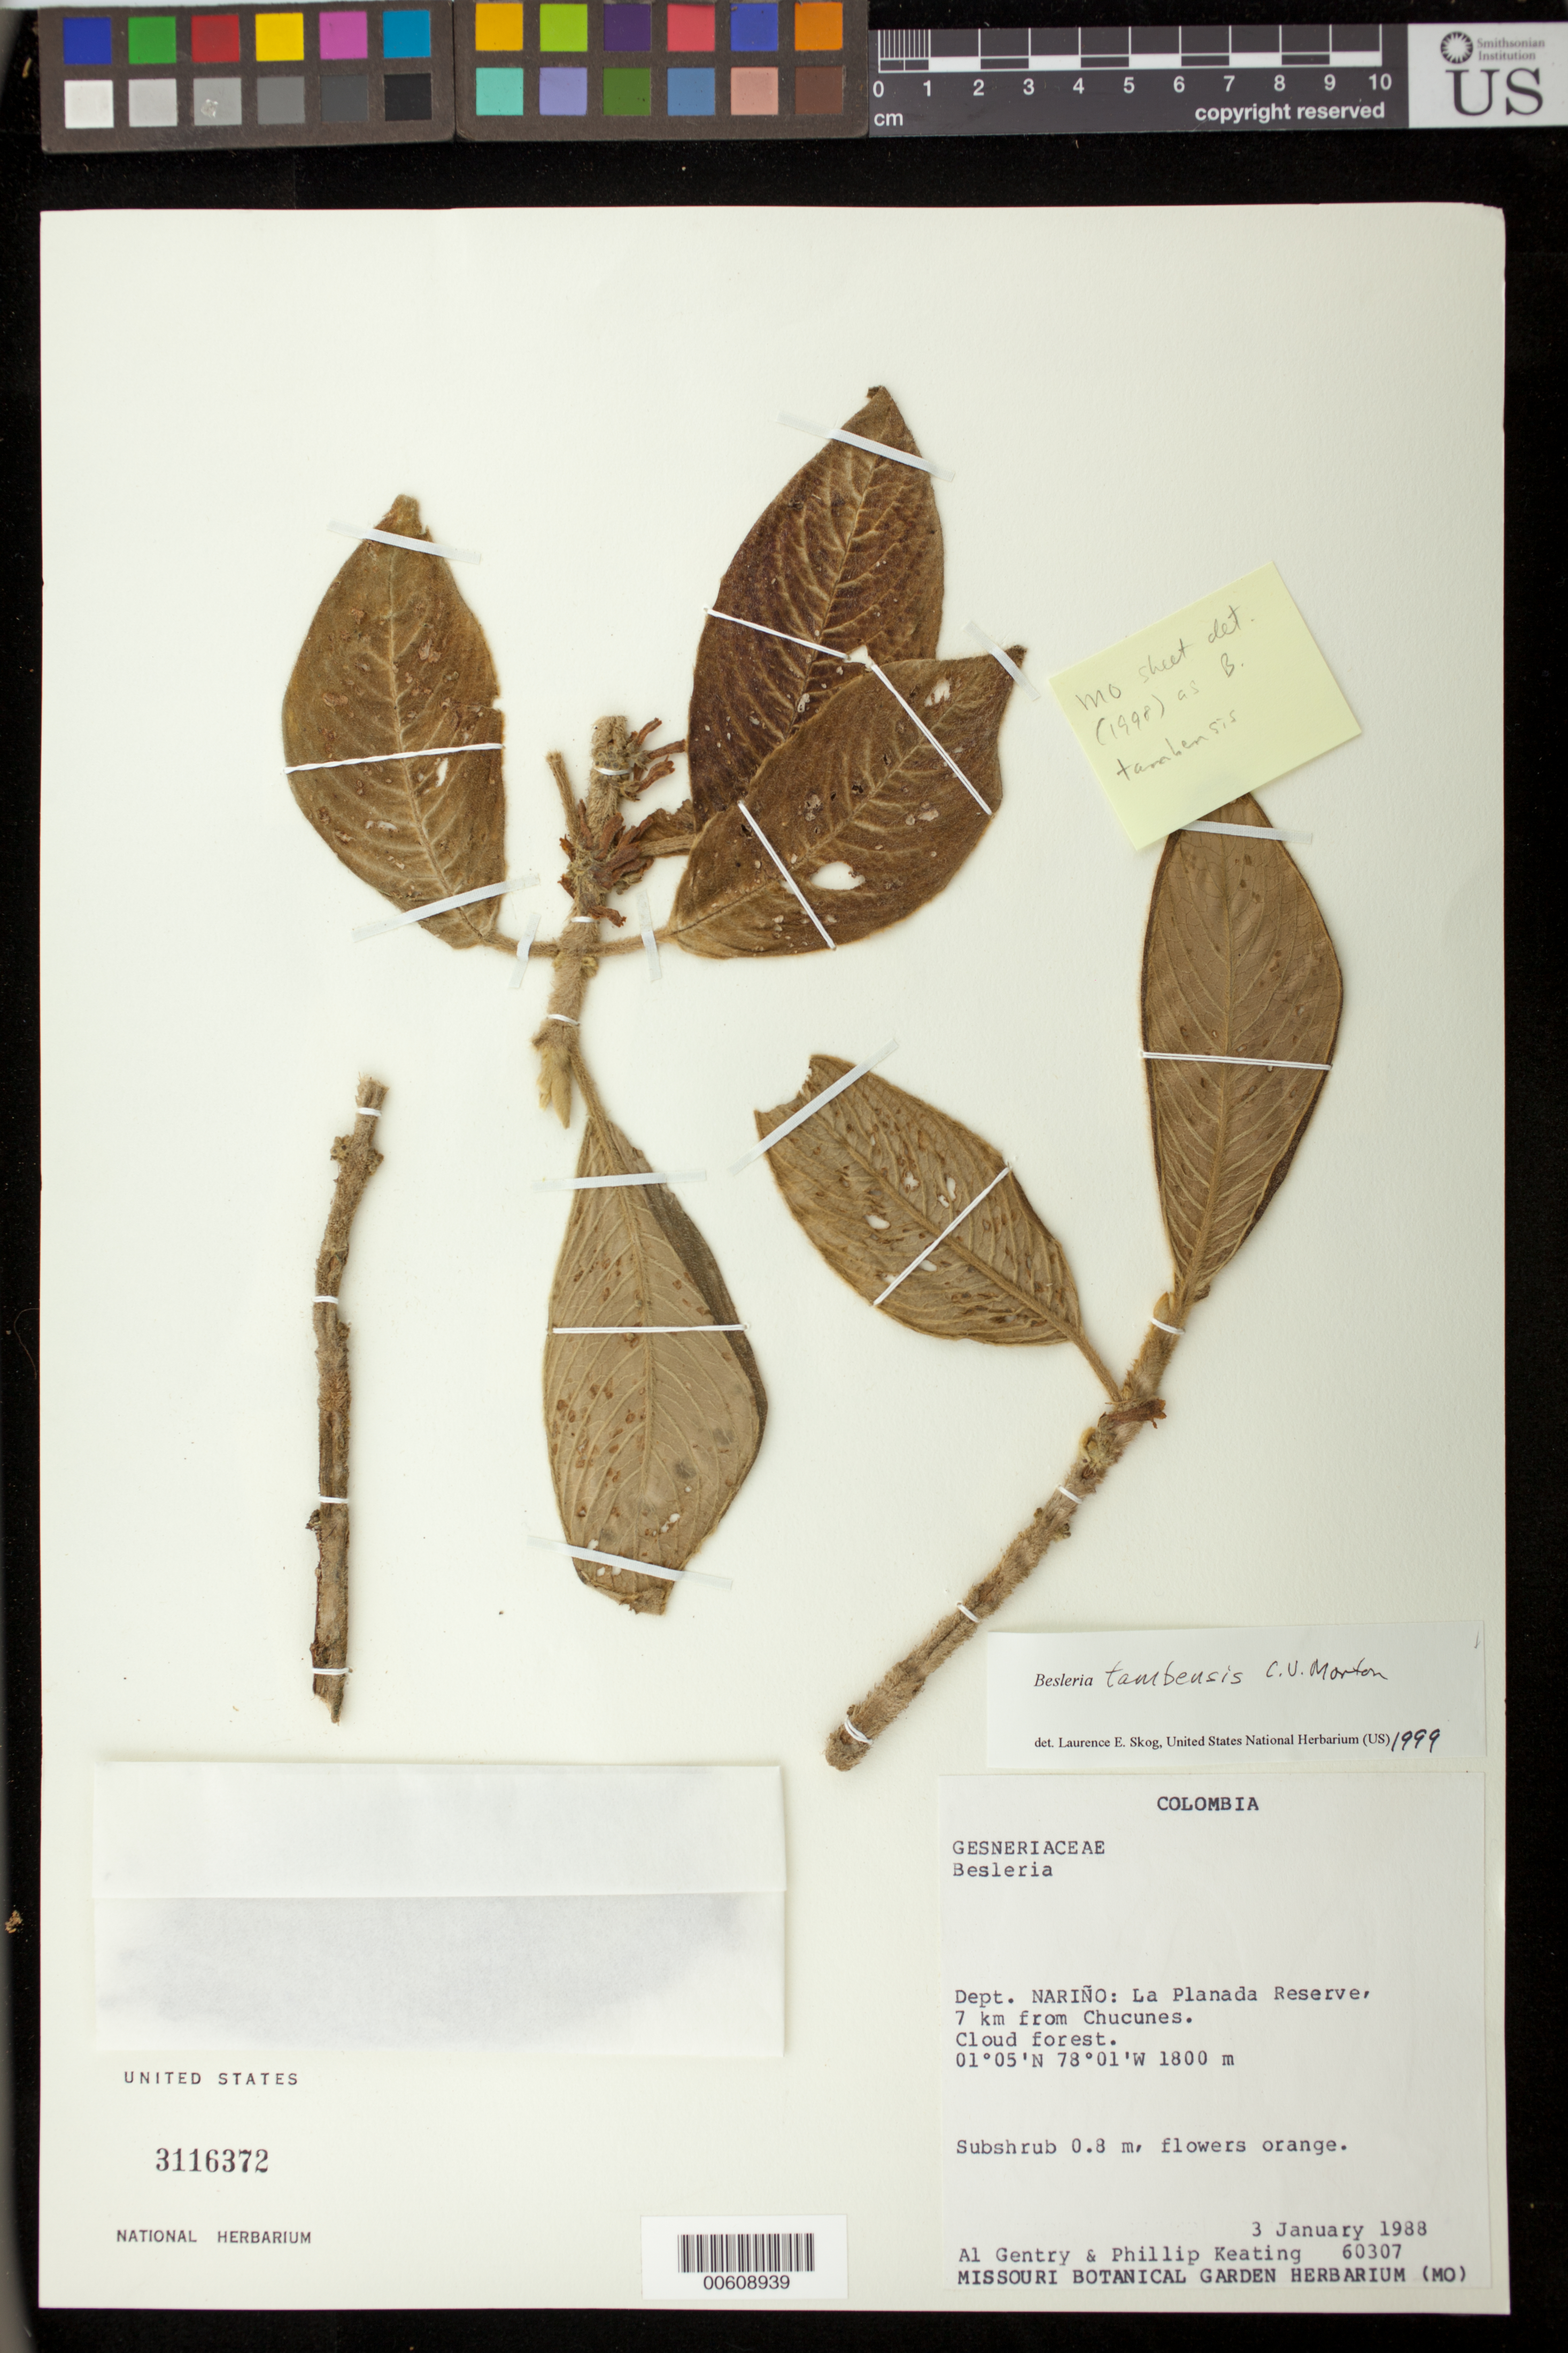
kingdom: Plantae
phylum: Tracheophyta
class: Magnoliopsida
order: Lamiales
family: Gesneriaceae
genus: Besleria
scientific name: Besleria tambensis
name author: C.V. Morton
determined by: Skog, Laurence E.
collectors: A. H. Gentry & P. Keating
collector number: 60307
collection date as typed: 03 Jan 1988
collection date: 1988-01-03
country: Colombia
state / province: Nariño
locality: La Planada Reserve, 7 km from Chucunes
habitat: Cloud forest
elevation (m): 1800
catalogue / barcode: US 3116372